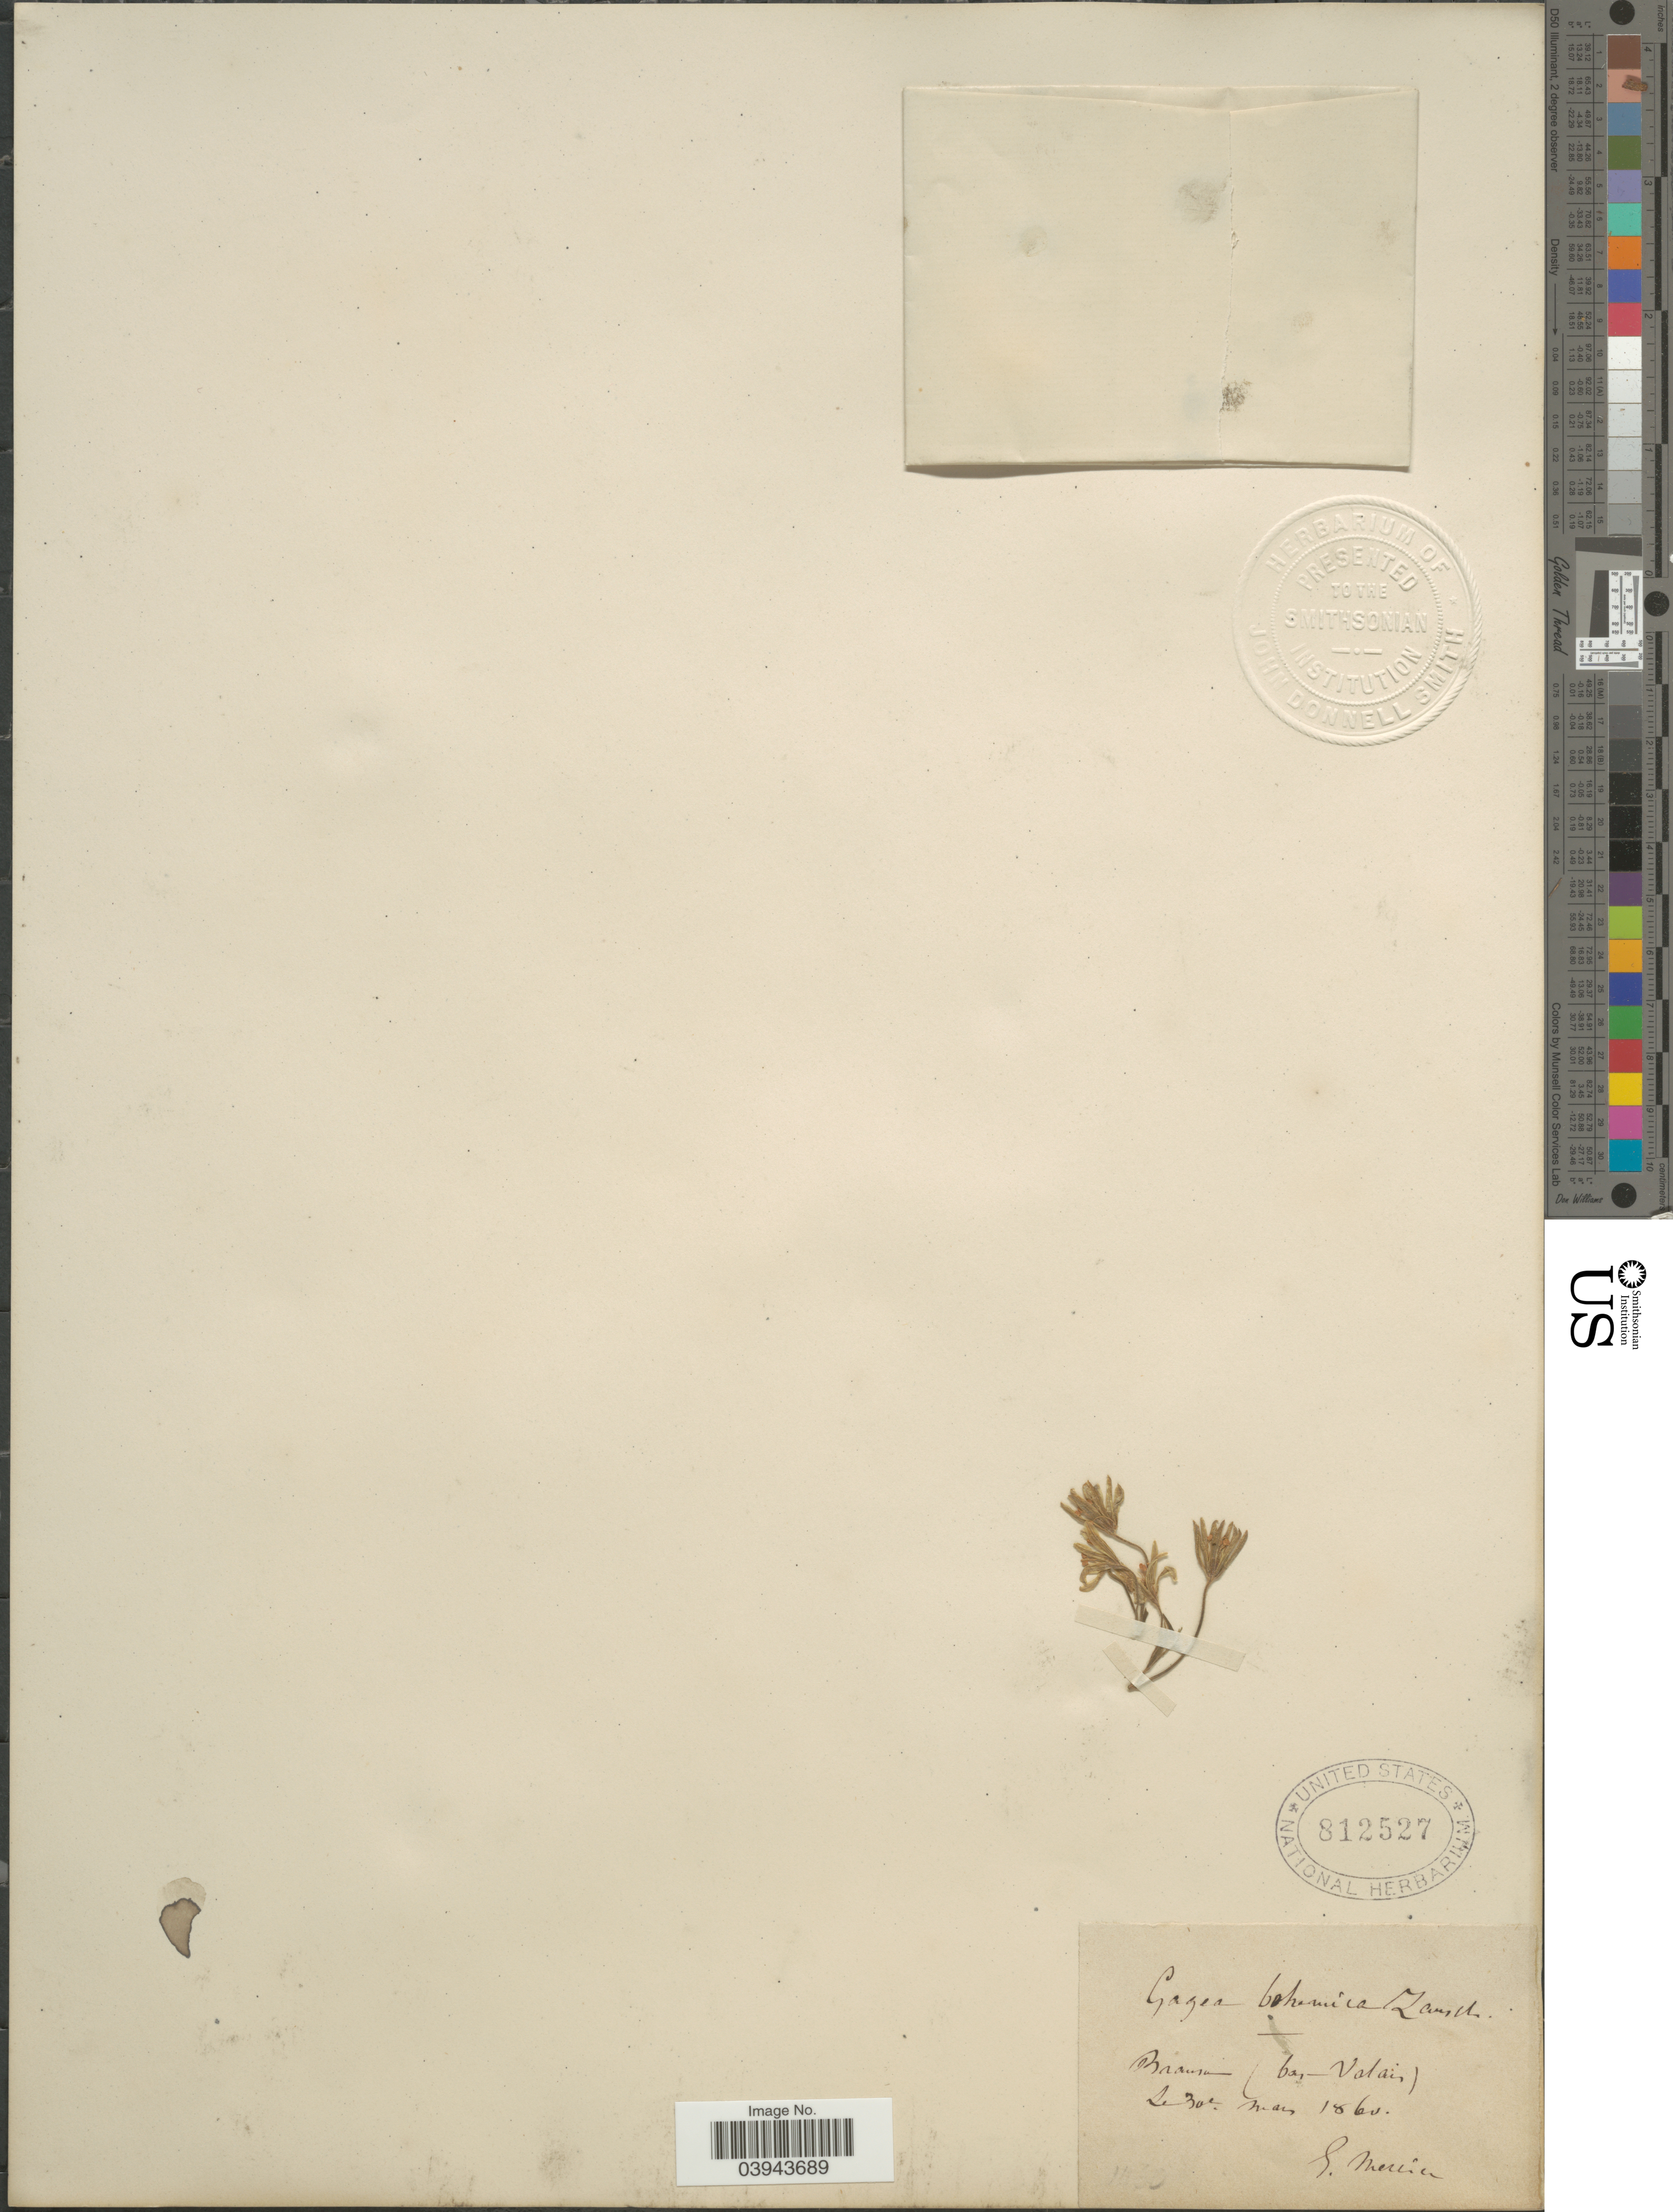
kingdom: Plantae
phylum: Tracheophyta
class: Liliopsida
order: Liliales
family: Liliaceae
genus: Gagea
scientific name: Gagea bohemica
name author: Schult. f.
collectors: S. Merica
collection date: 1860-03-30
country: Switzerland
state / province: Valais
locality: Braum (Can- Valais).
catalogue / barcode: US 812527